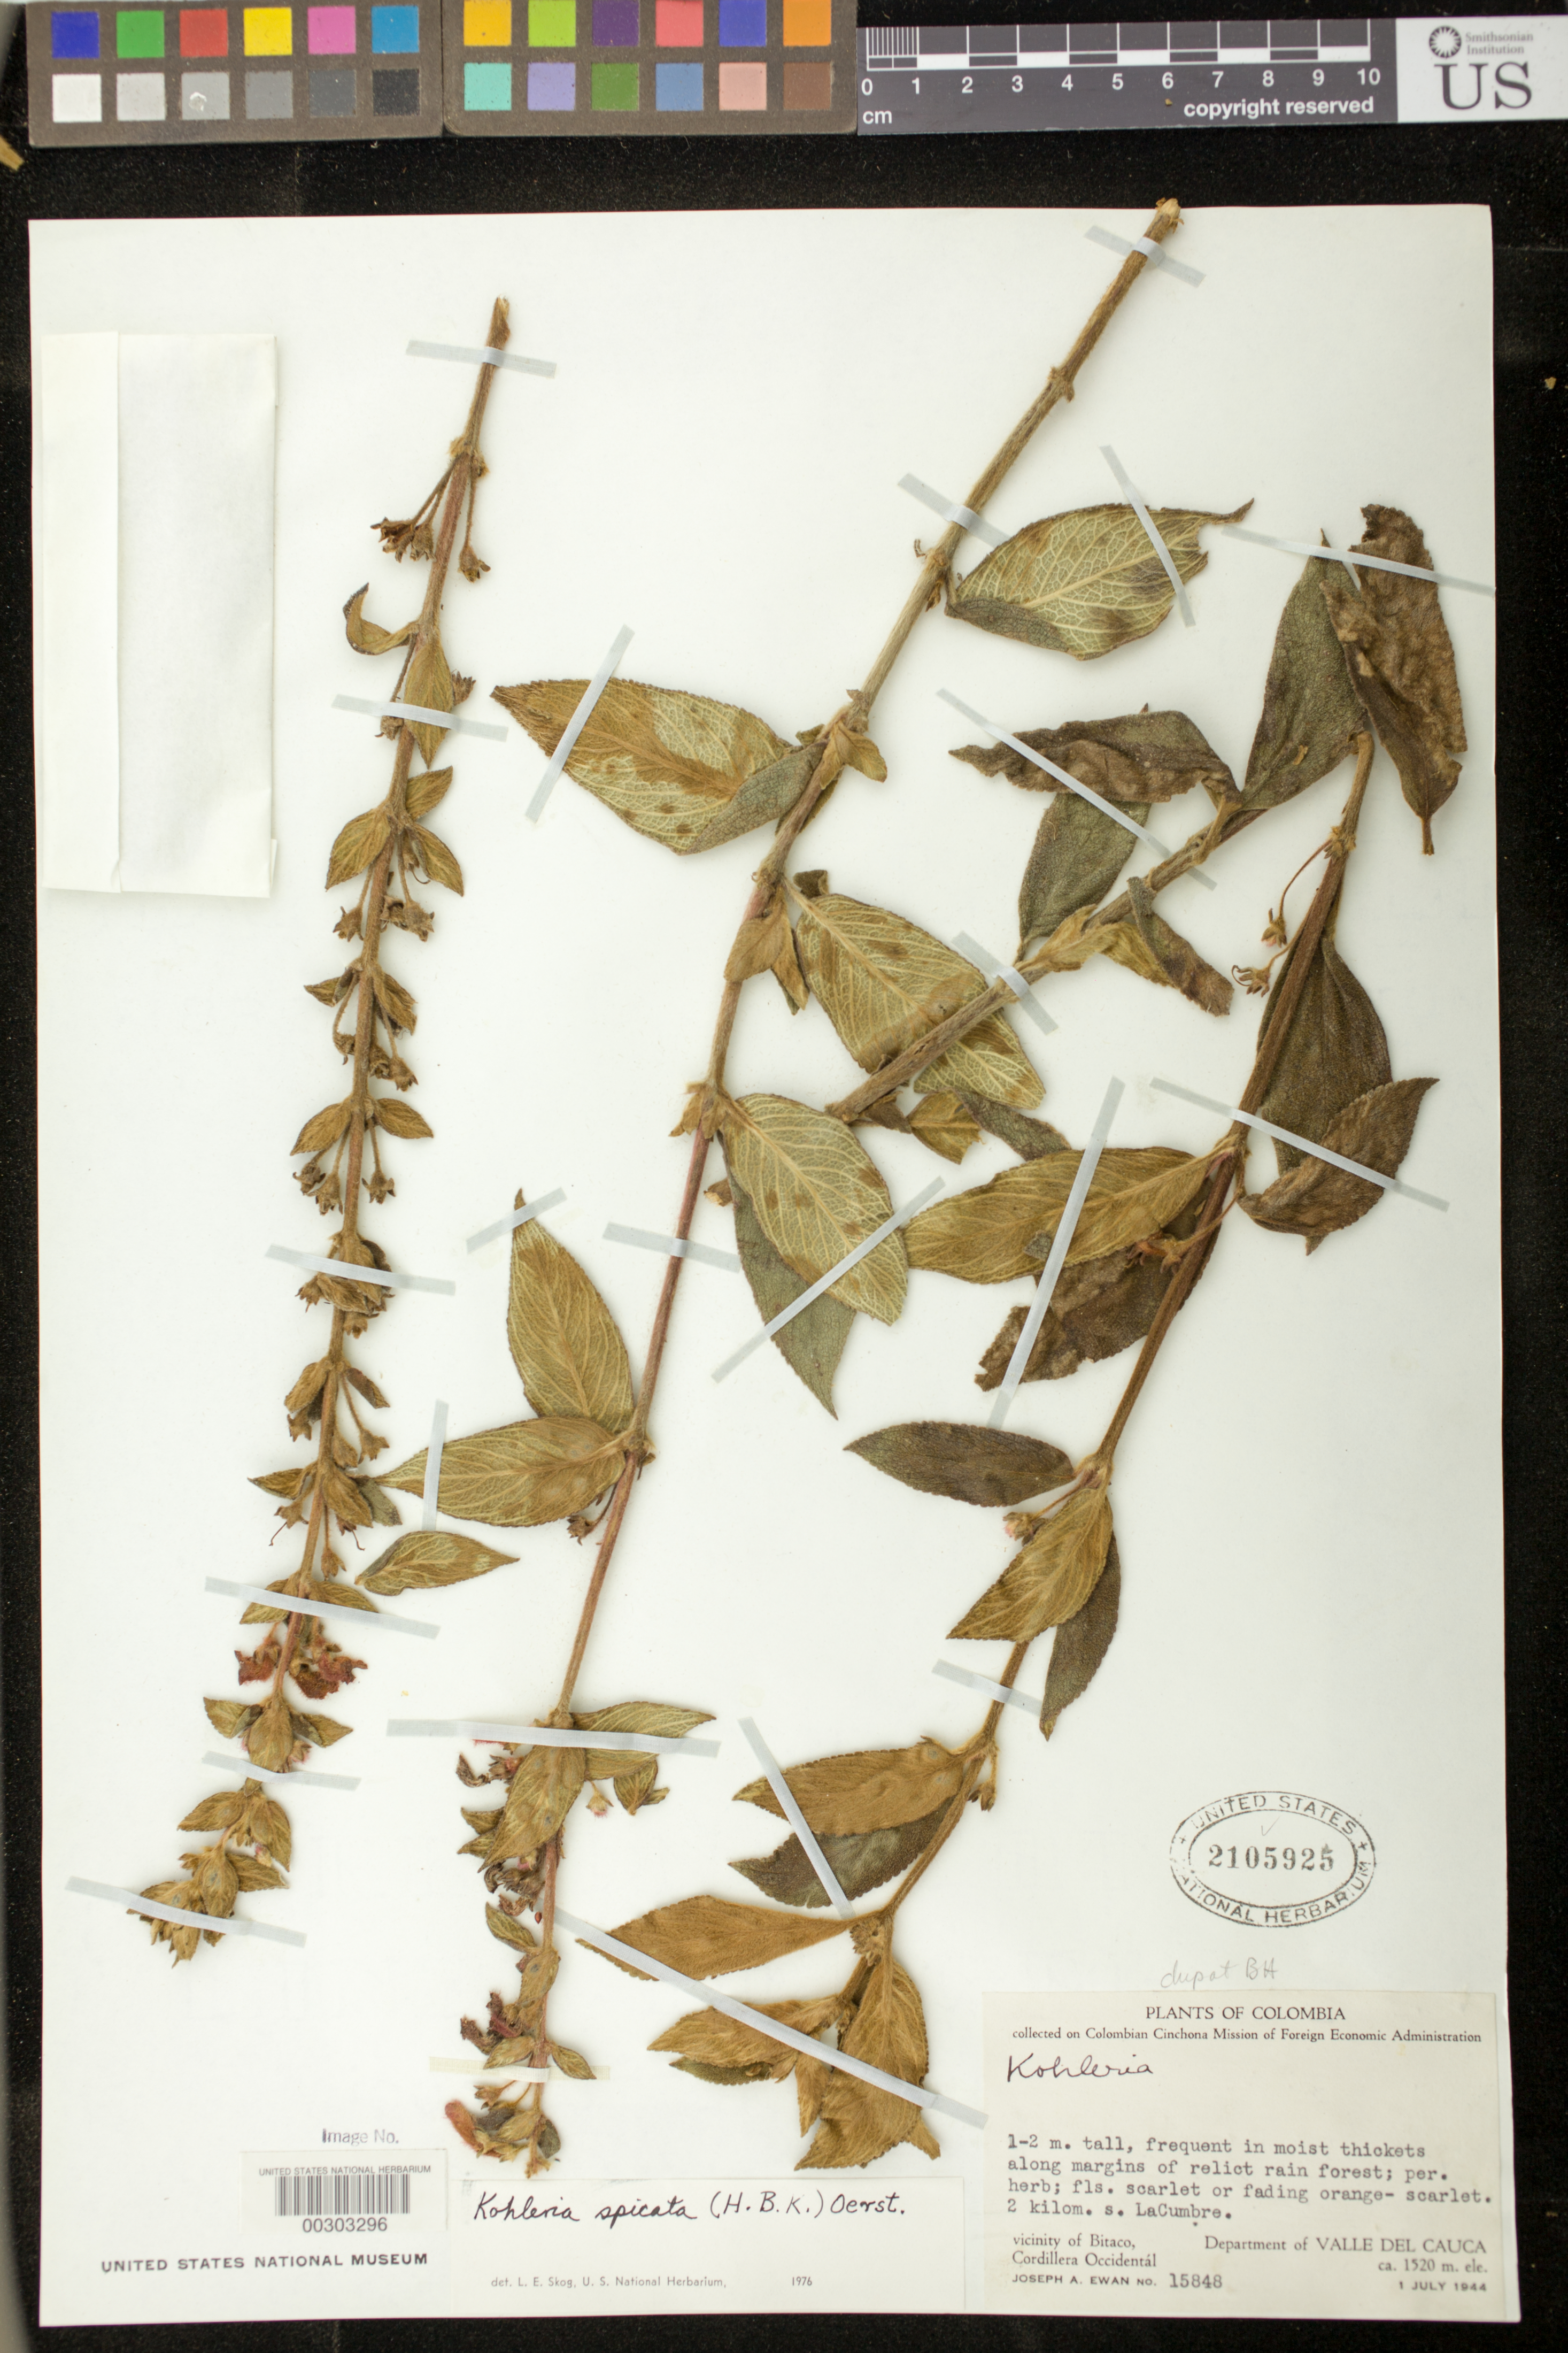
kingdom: Plantae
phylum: Tracheophyta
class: Magnoliopsida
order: Lamiales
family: Gesneriaceae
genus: Kohleria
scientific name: Kohleria spicata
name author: (Kunth) Oerst.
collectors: J. A. Ewan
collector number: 15848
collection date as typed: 01 Jul 1944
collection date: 1944-07-01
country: Colombia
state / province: Valle del Cauca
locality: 2 km S. Lacumbre, vicinity of Bitaco, Cordillera Occidental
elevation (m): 1520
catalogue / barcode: US 2105925